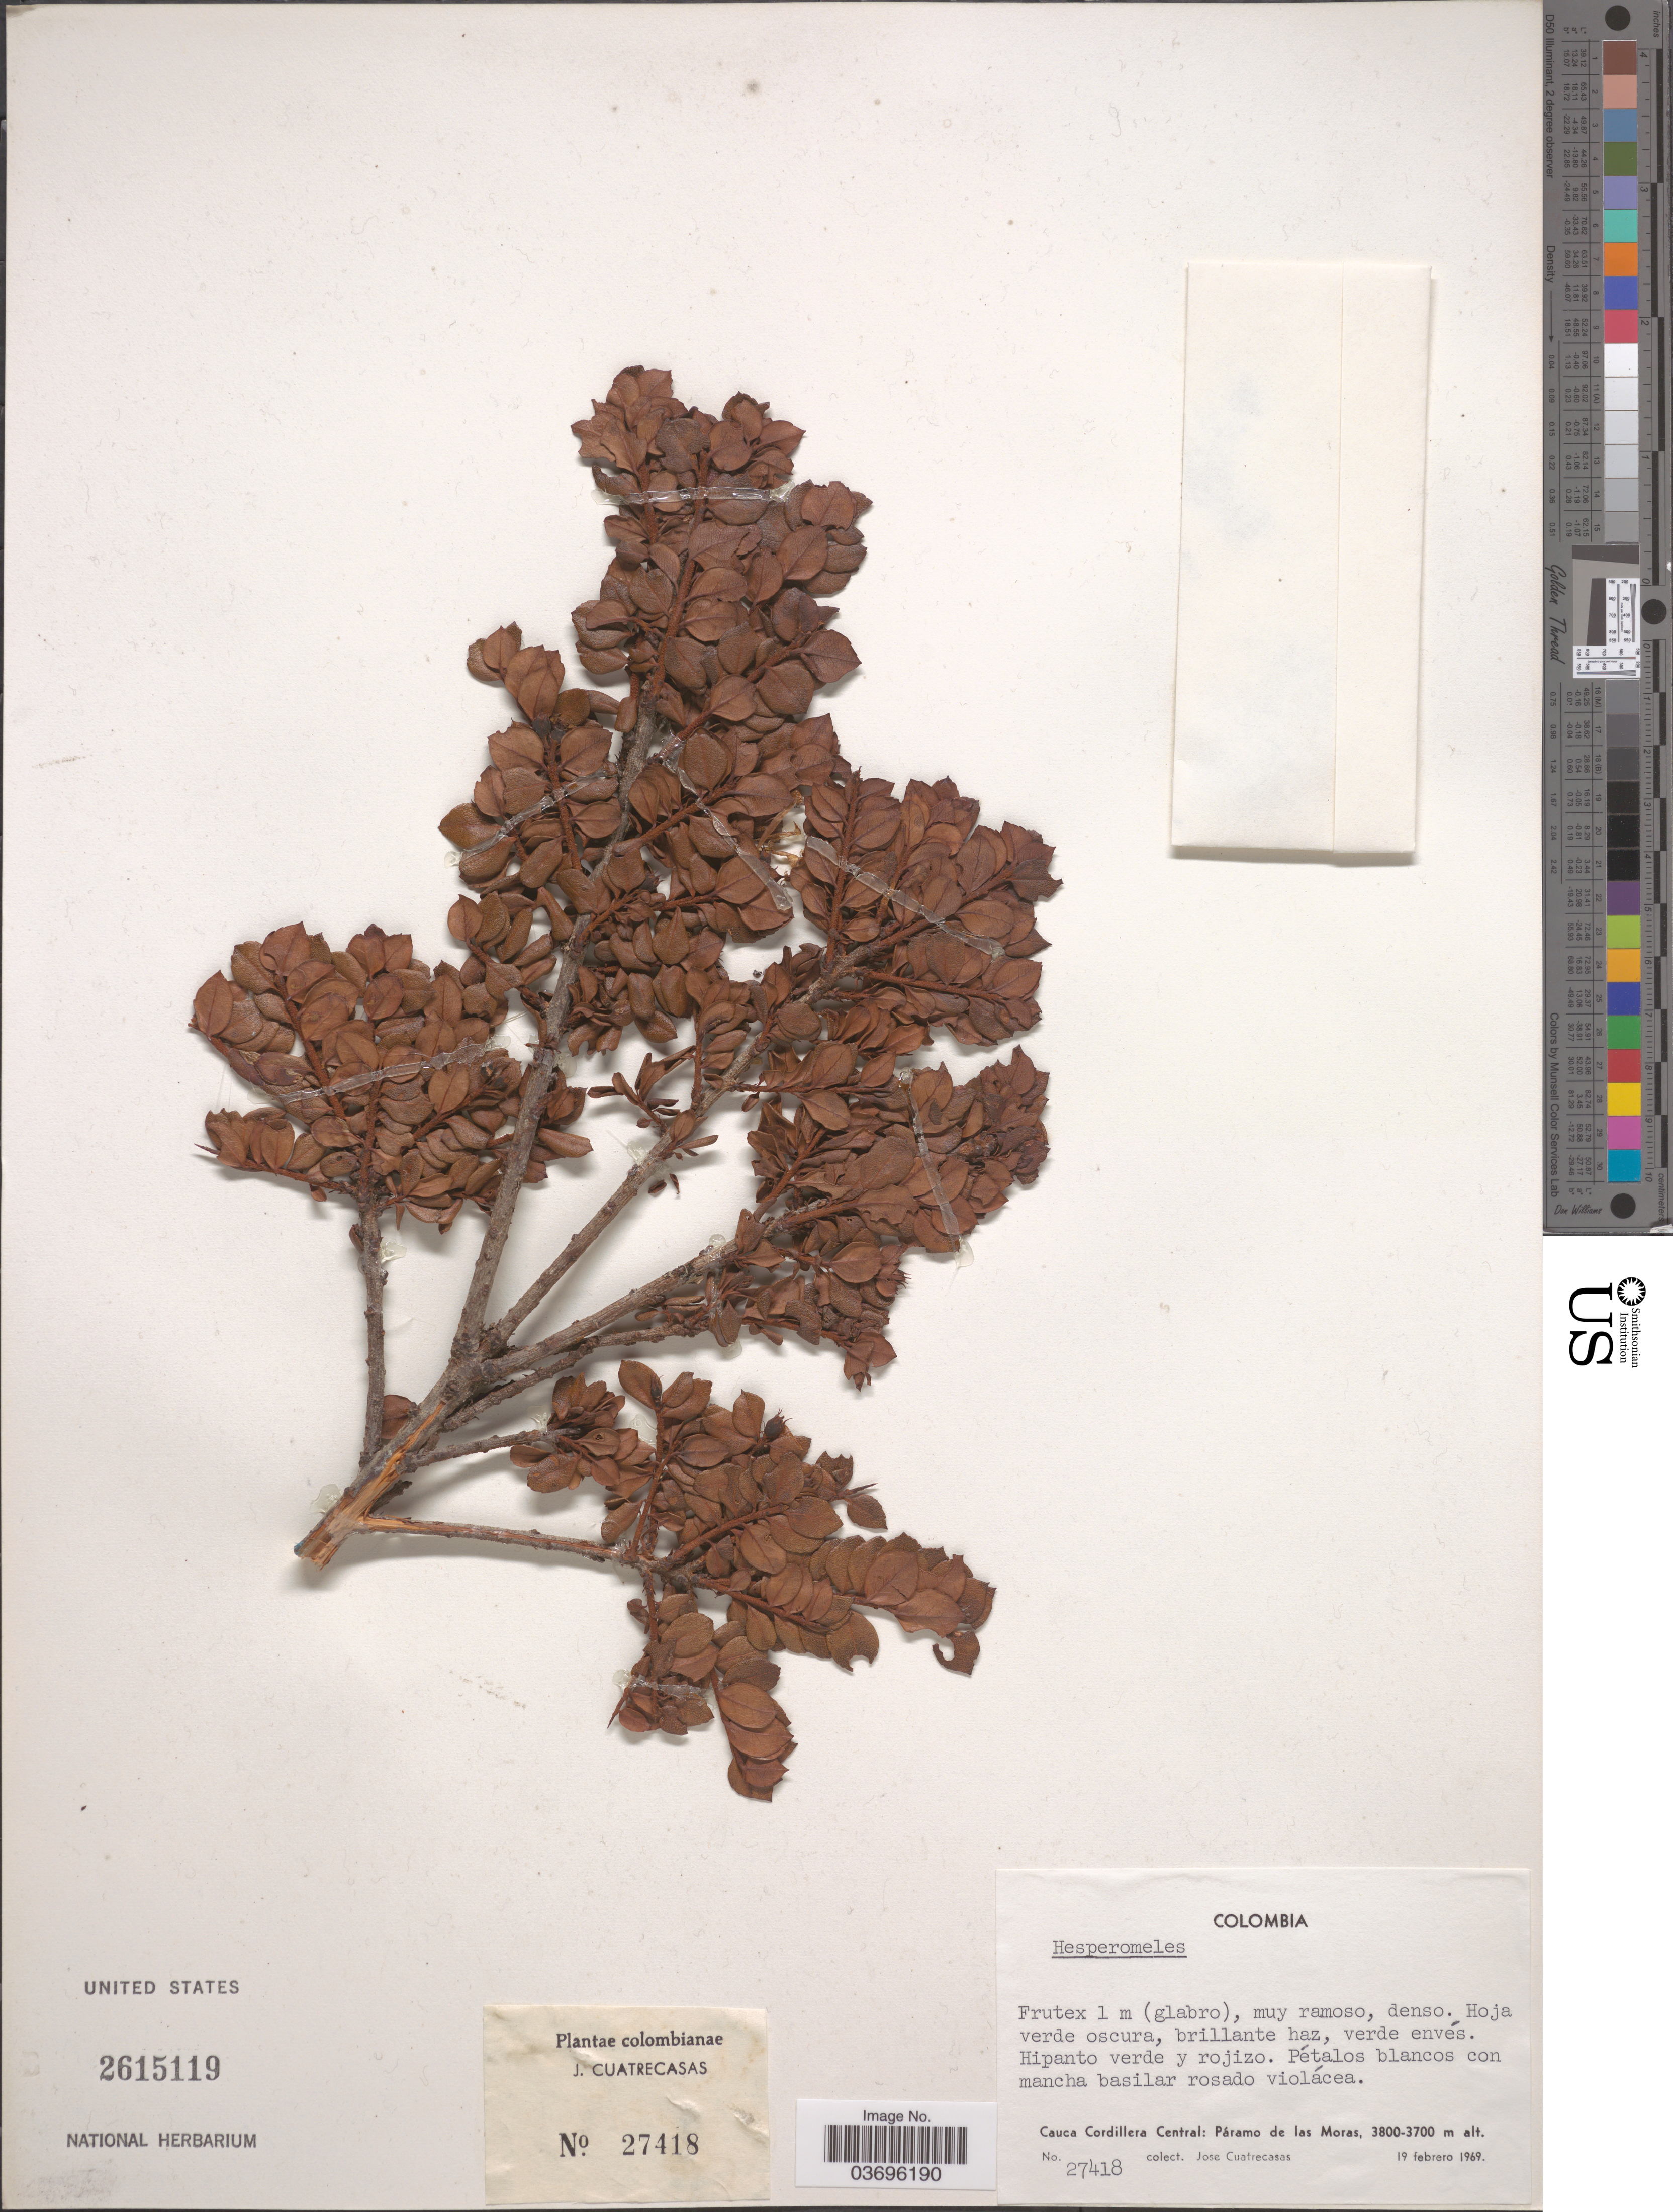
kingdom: Plantae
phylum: Tracheophyta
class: Magnoliopsida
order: Rosales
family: Rosaceae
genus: Hesperomeles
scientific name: Hesperomeles sp.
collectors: J. Cuatrecasas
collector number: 27418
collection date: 1969-02-19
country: Colombia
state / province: Cauca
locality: Cordillera Central: Páramo de las Moras.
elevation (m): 3700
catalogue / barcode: US 2615119